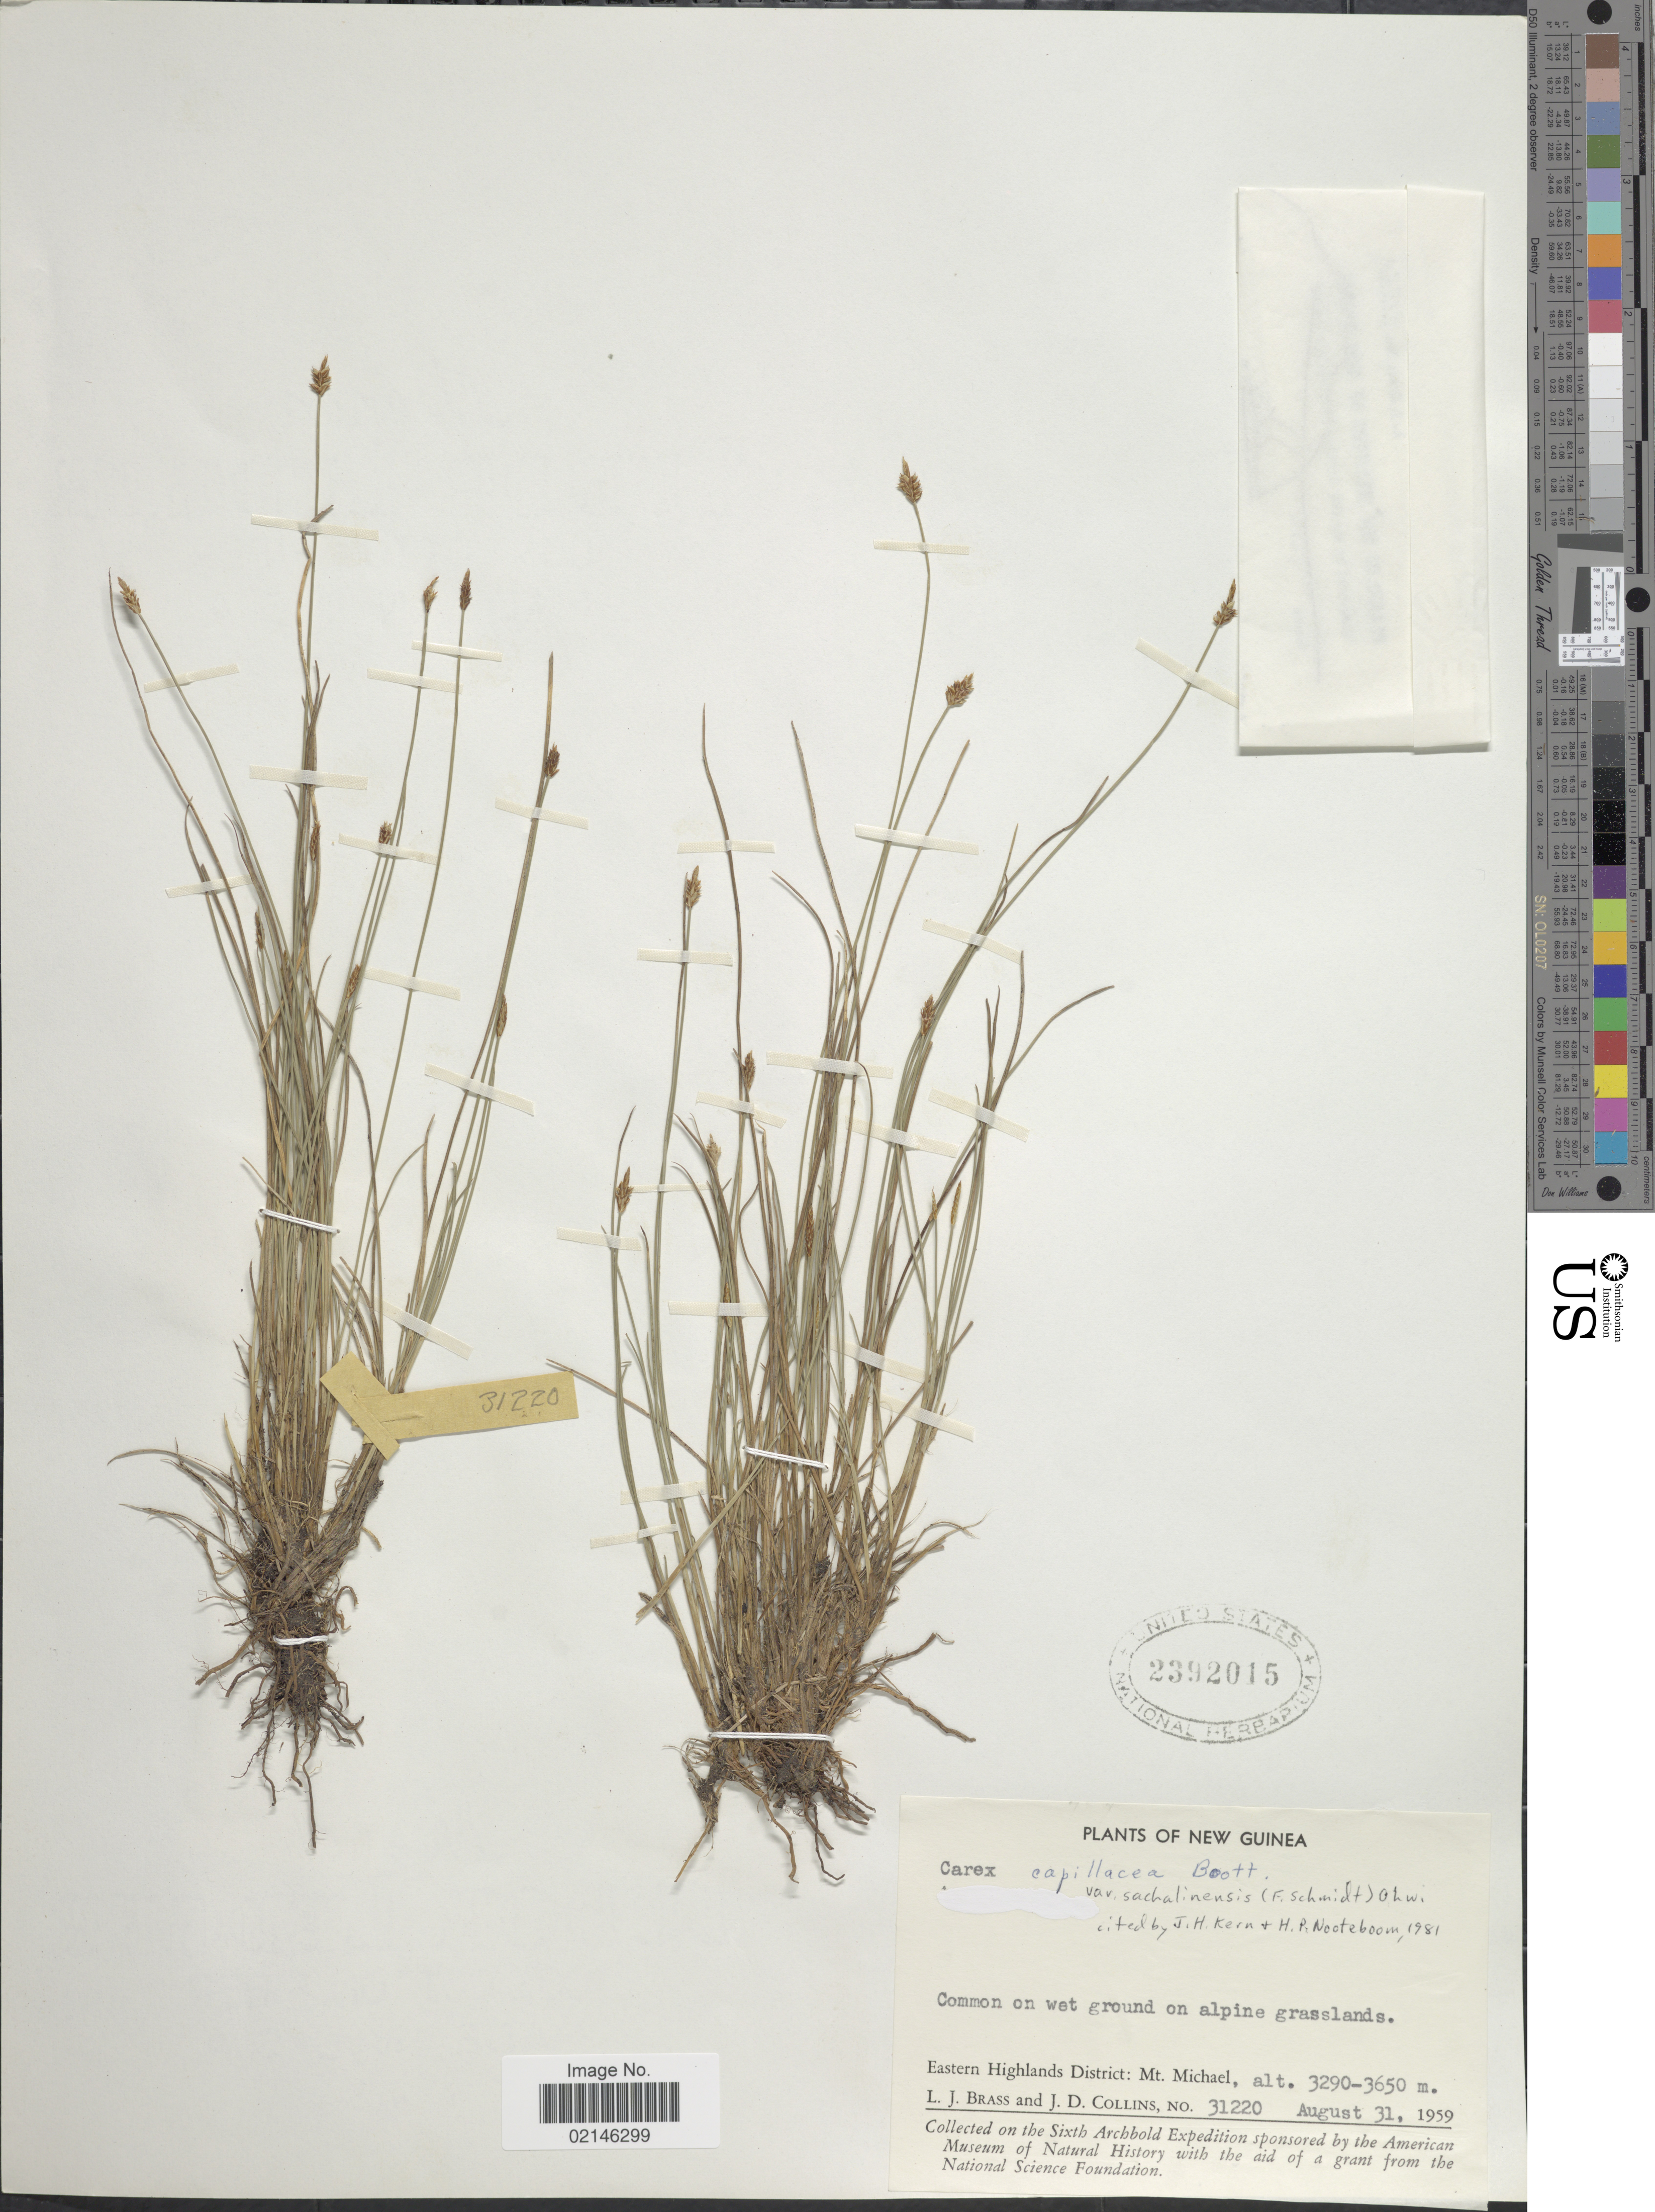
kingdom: Plantae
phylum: Tracheophyta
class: Liliopsida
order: Poales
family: Cyperaceae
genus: Carex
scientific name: Carex capillacea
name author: Boott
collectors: L. J. Brass & J. Collins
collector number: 31220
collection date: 1959-08-31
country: Papua New Guinea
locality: New Guinea. Eastern Highlands: Mt. Michael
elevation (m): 3290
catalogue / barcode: US 2392015